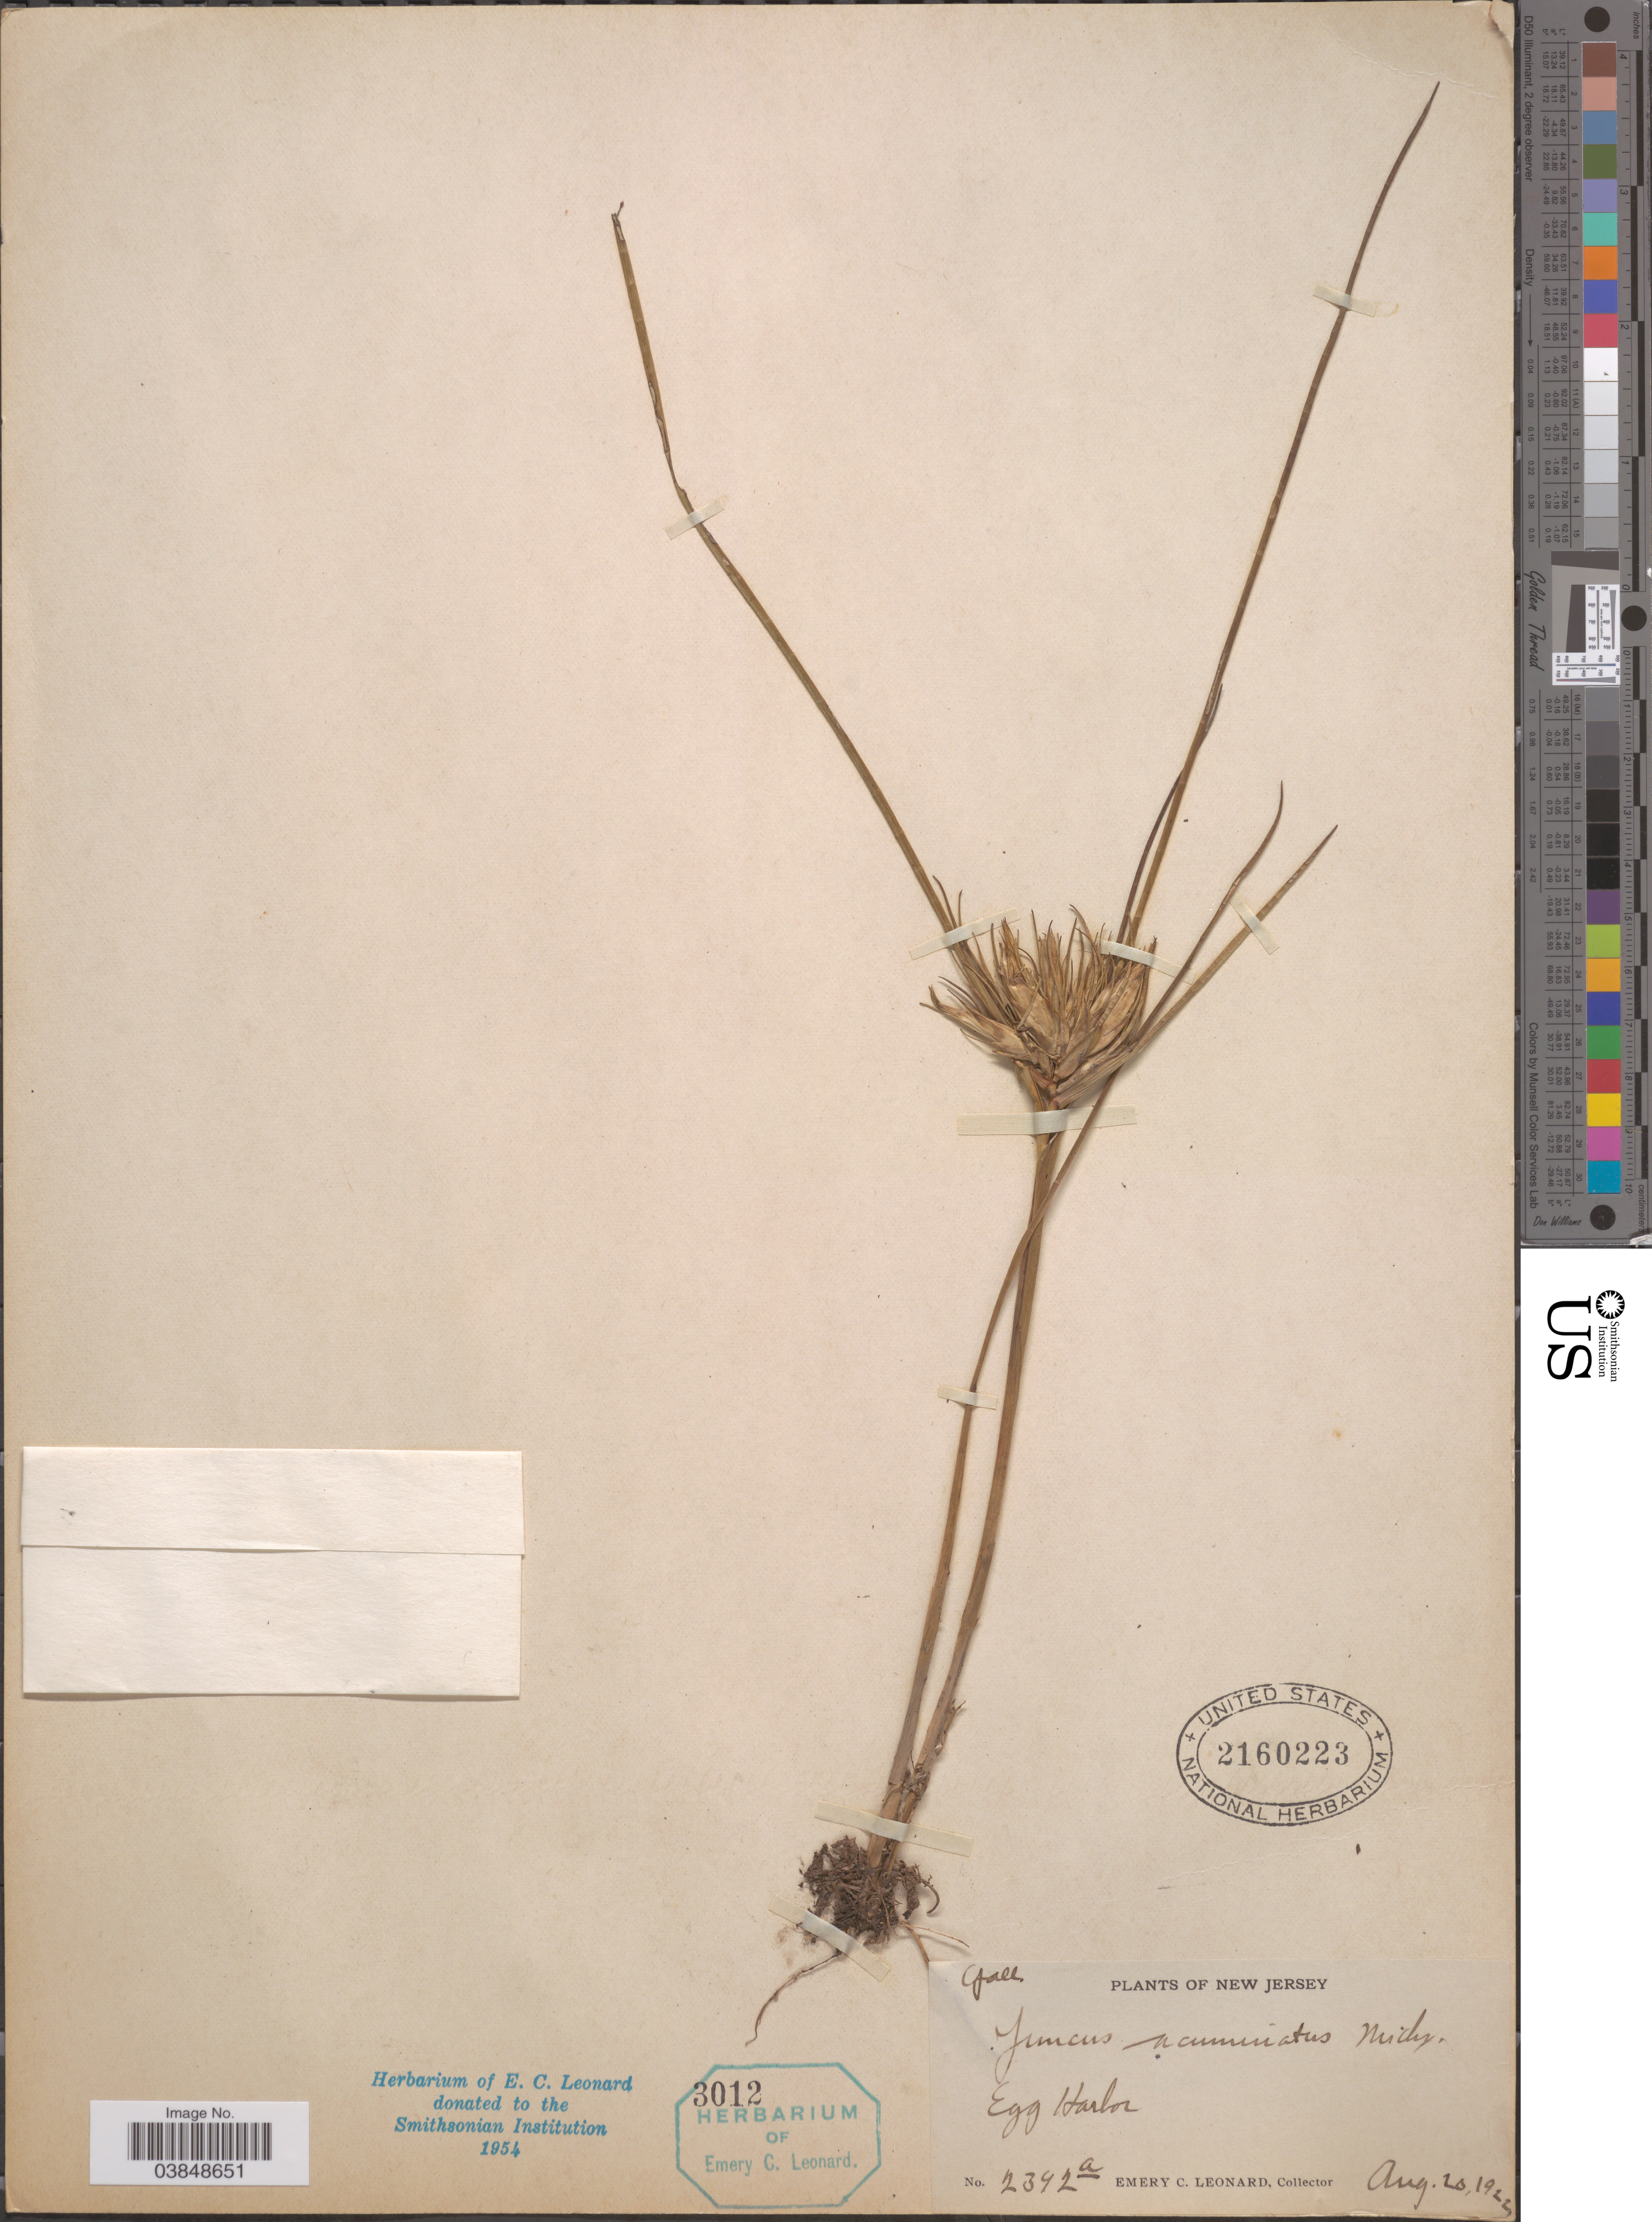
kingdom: Plantae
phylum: Tracheophyta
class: Liliopsida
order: Poales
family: Juncaceae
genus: Juncus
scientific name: Juncus acuminatus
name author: Michx.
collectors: E. C. Leonard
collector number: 2392a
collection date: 1922-08-20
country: United States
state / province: New Jersey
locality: Egg Harbor.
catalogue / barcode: US 2160223